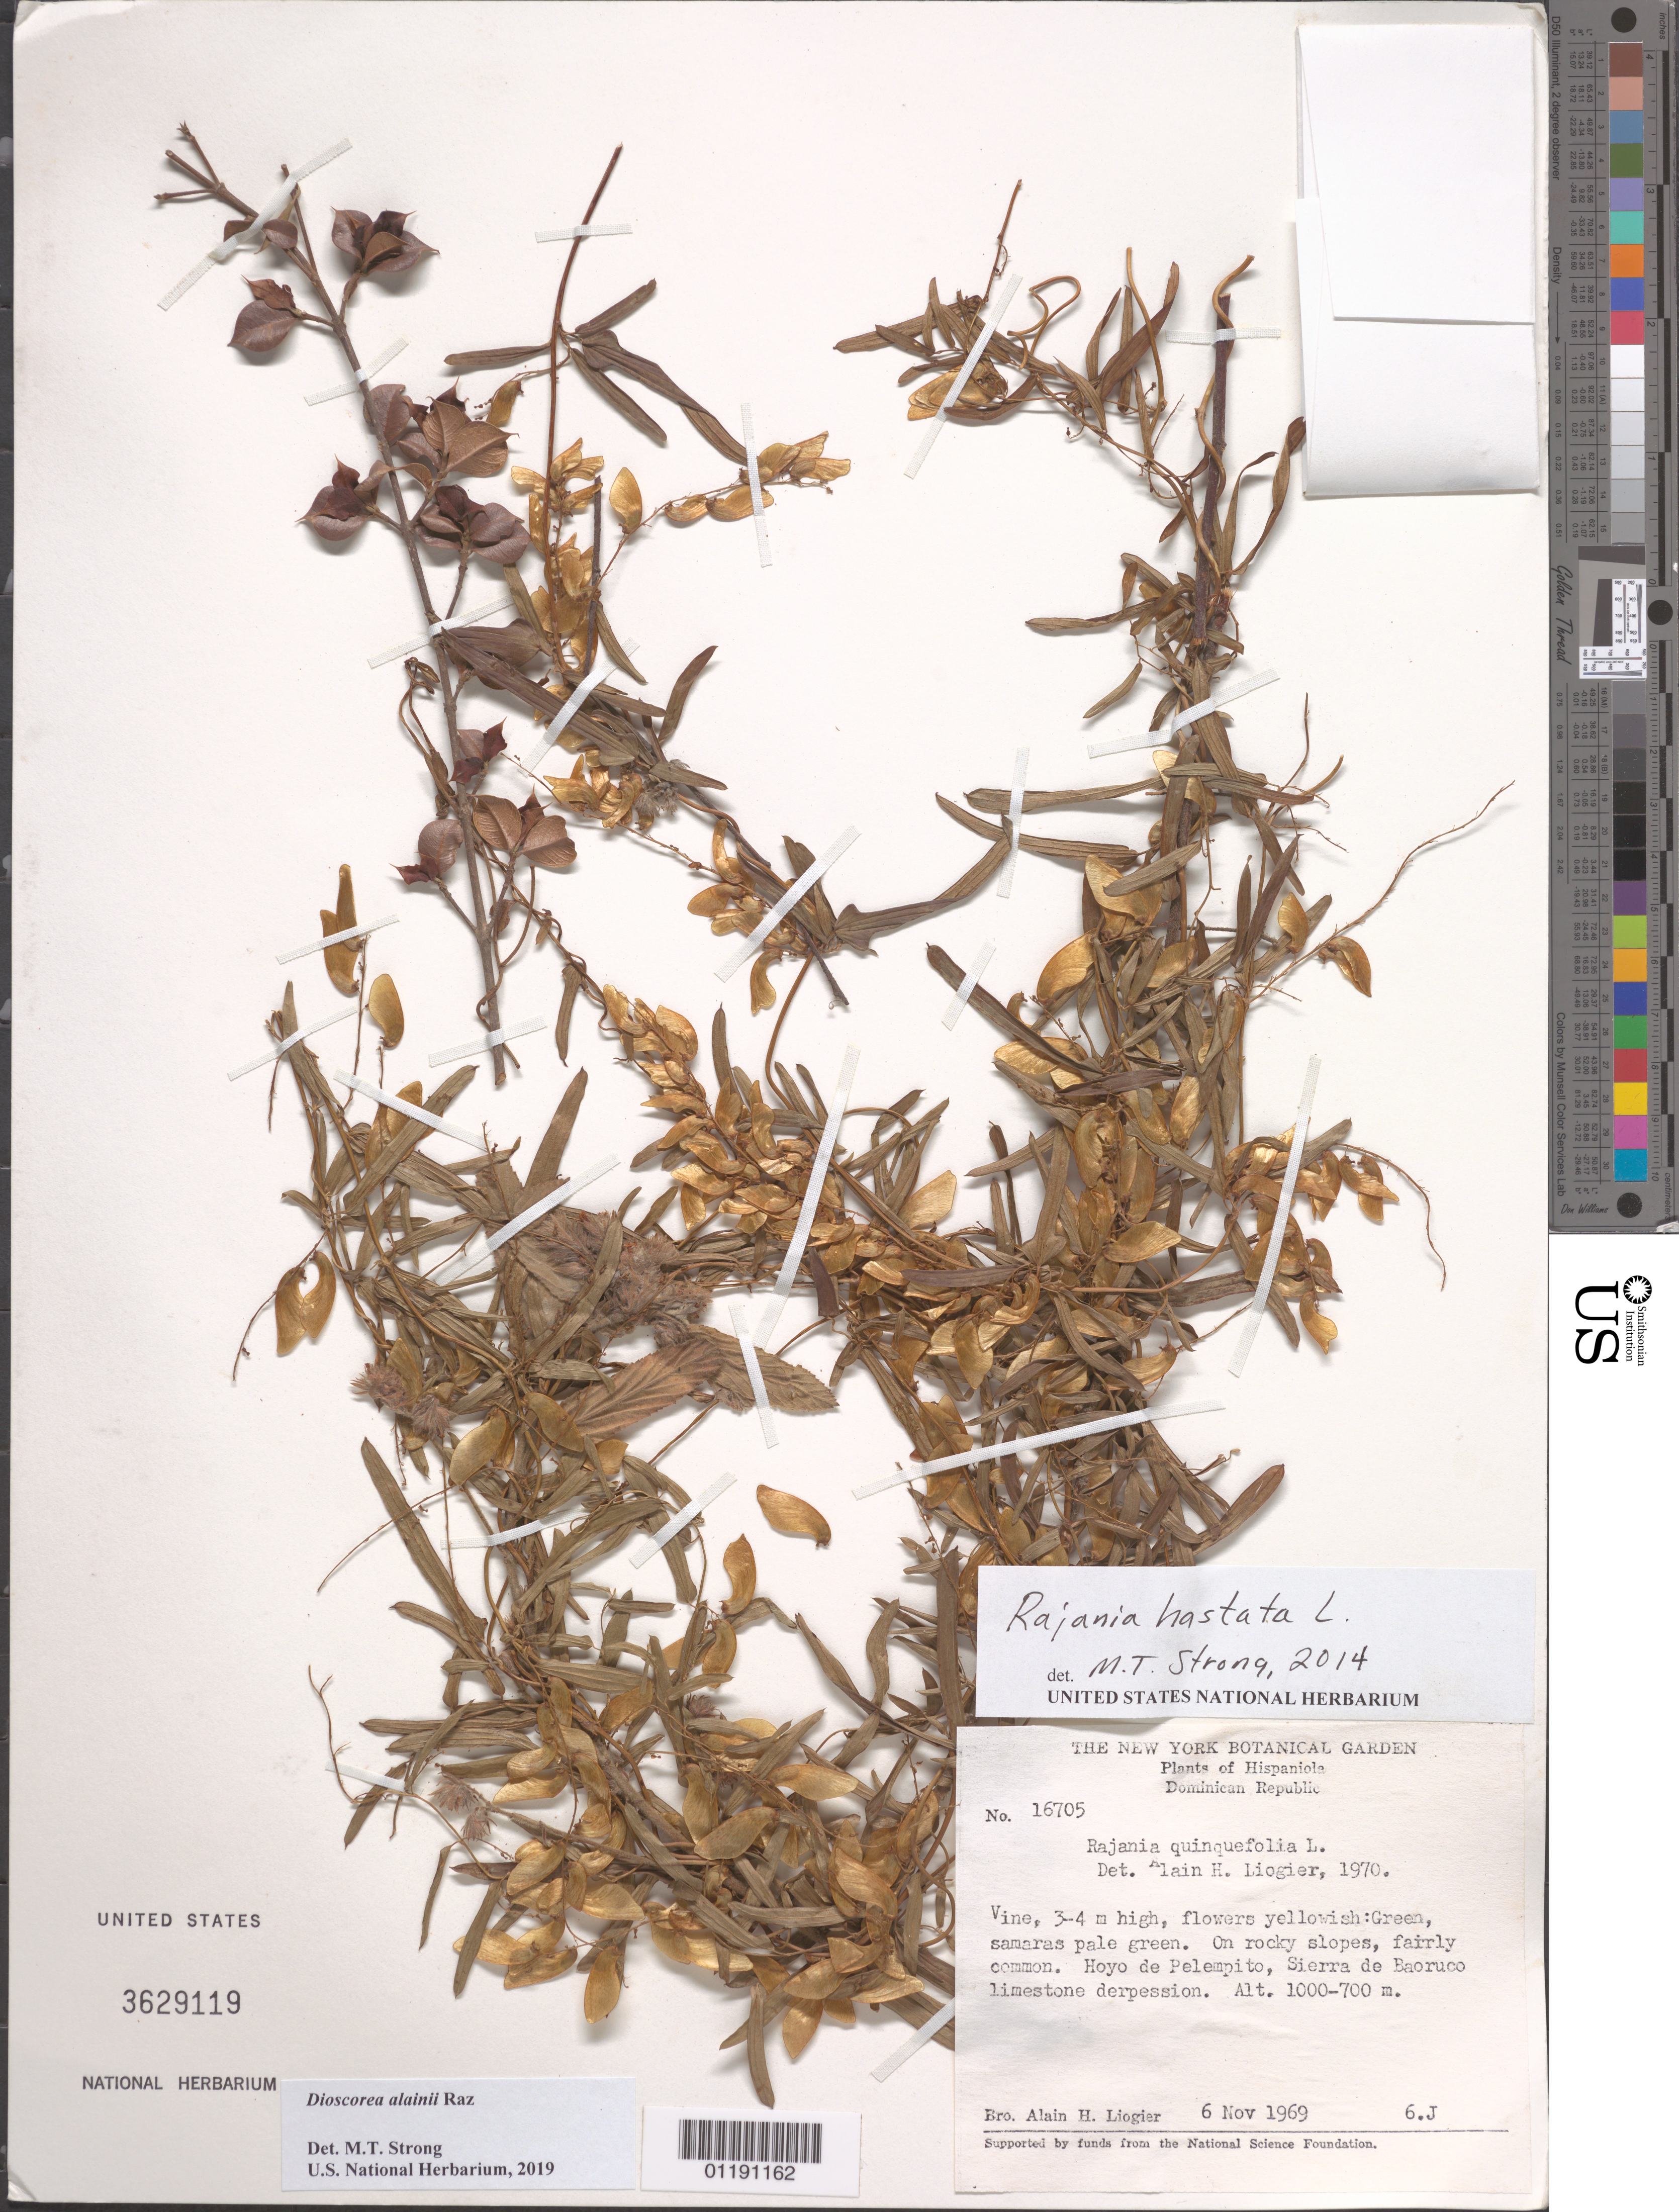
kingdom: Plantae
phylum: Tracheophyta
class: Liliopsida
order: Dioscoreales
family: Dioscoreaceae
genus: Dioscorea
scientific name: Dioscorea alainii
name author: Raz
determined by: Strong, M. T., (US), Smithsonian Institution - National Museum of Natural History (UNITED STATES)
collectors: A. H. Liogier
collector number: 16705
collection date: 1969-11-06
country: Dominican Republic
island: Hispaniola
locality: Hoyo de Pelempito, Sierra de Baoruco limestone depression.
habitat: On rodky slopes, fairly common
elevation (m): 700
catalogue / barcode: US 3629119